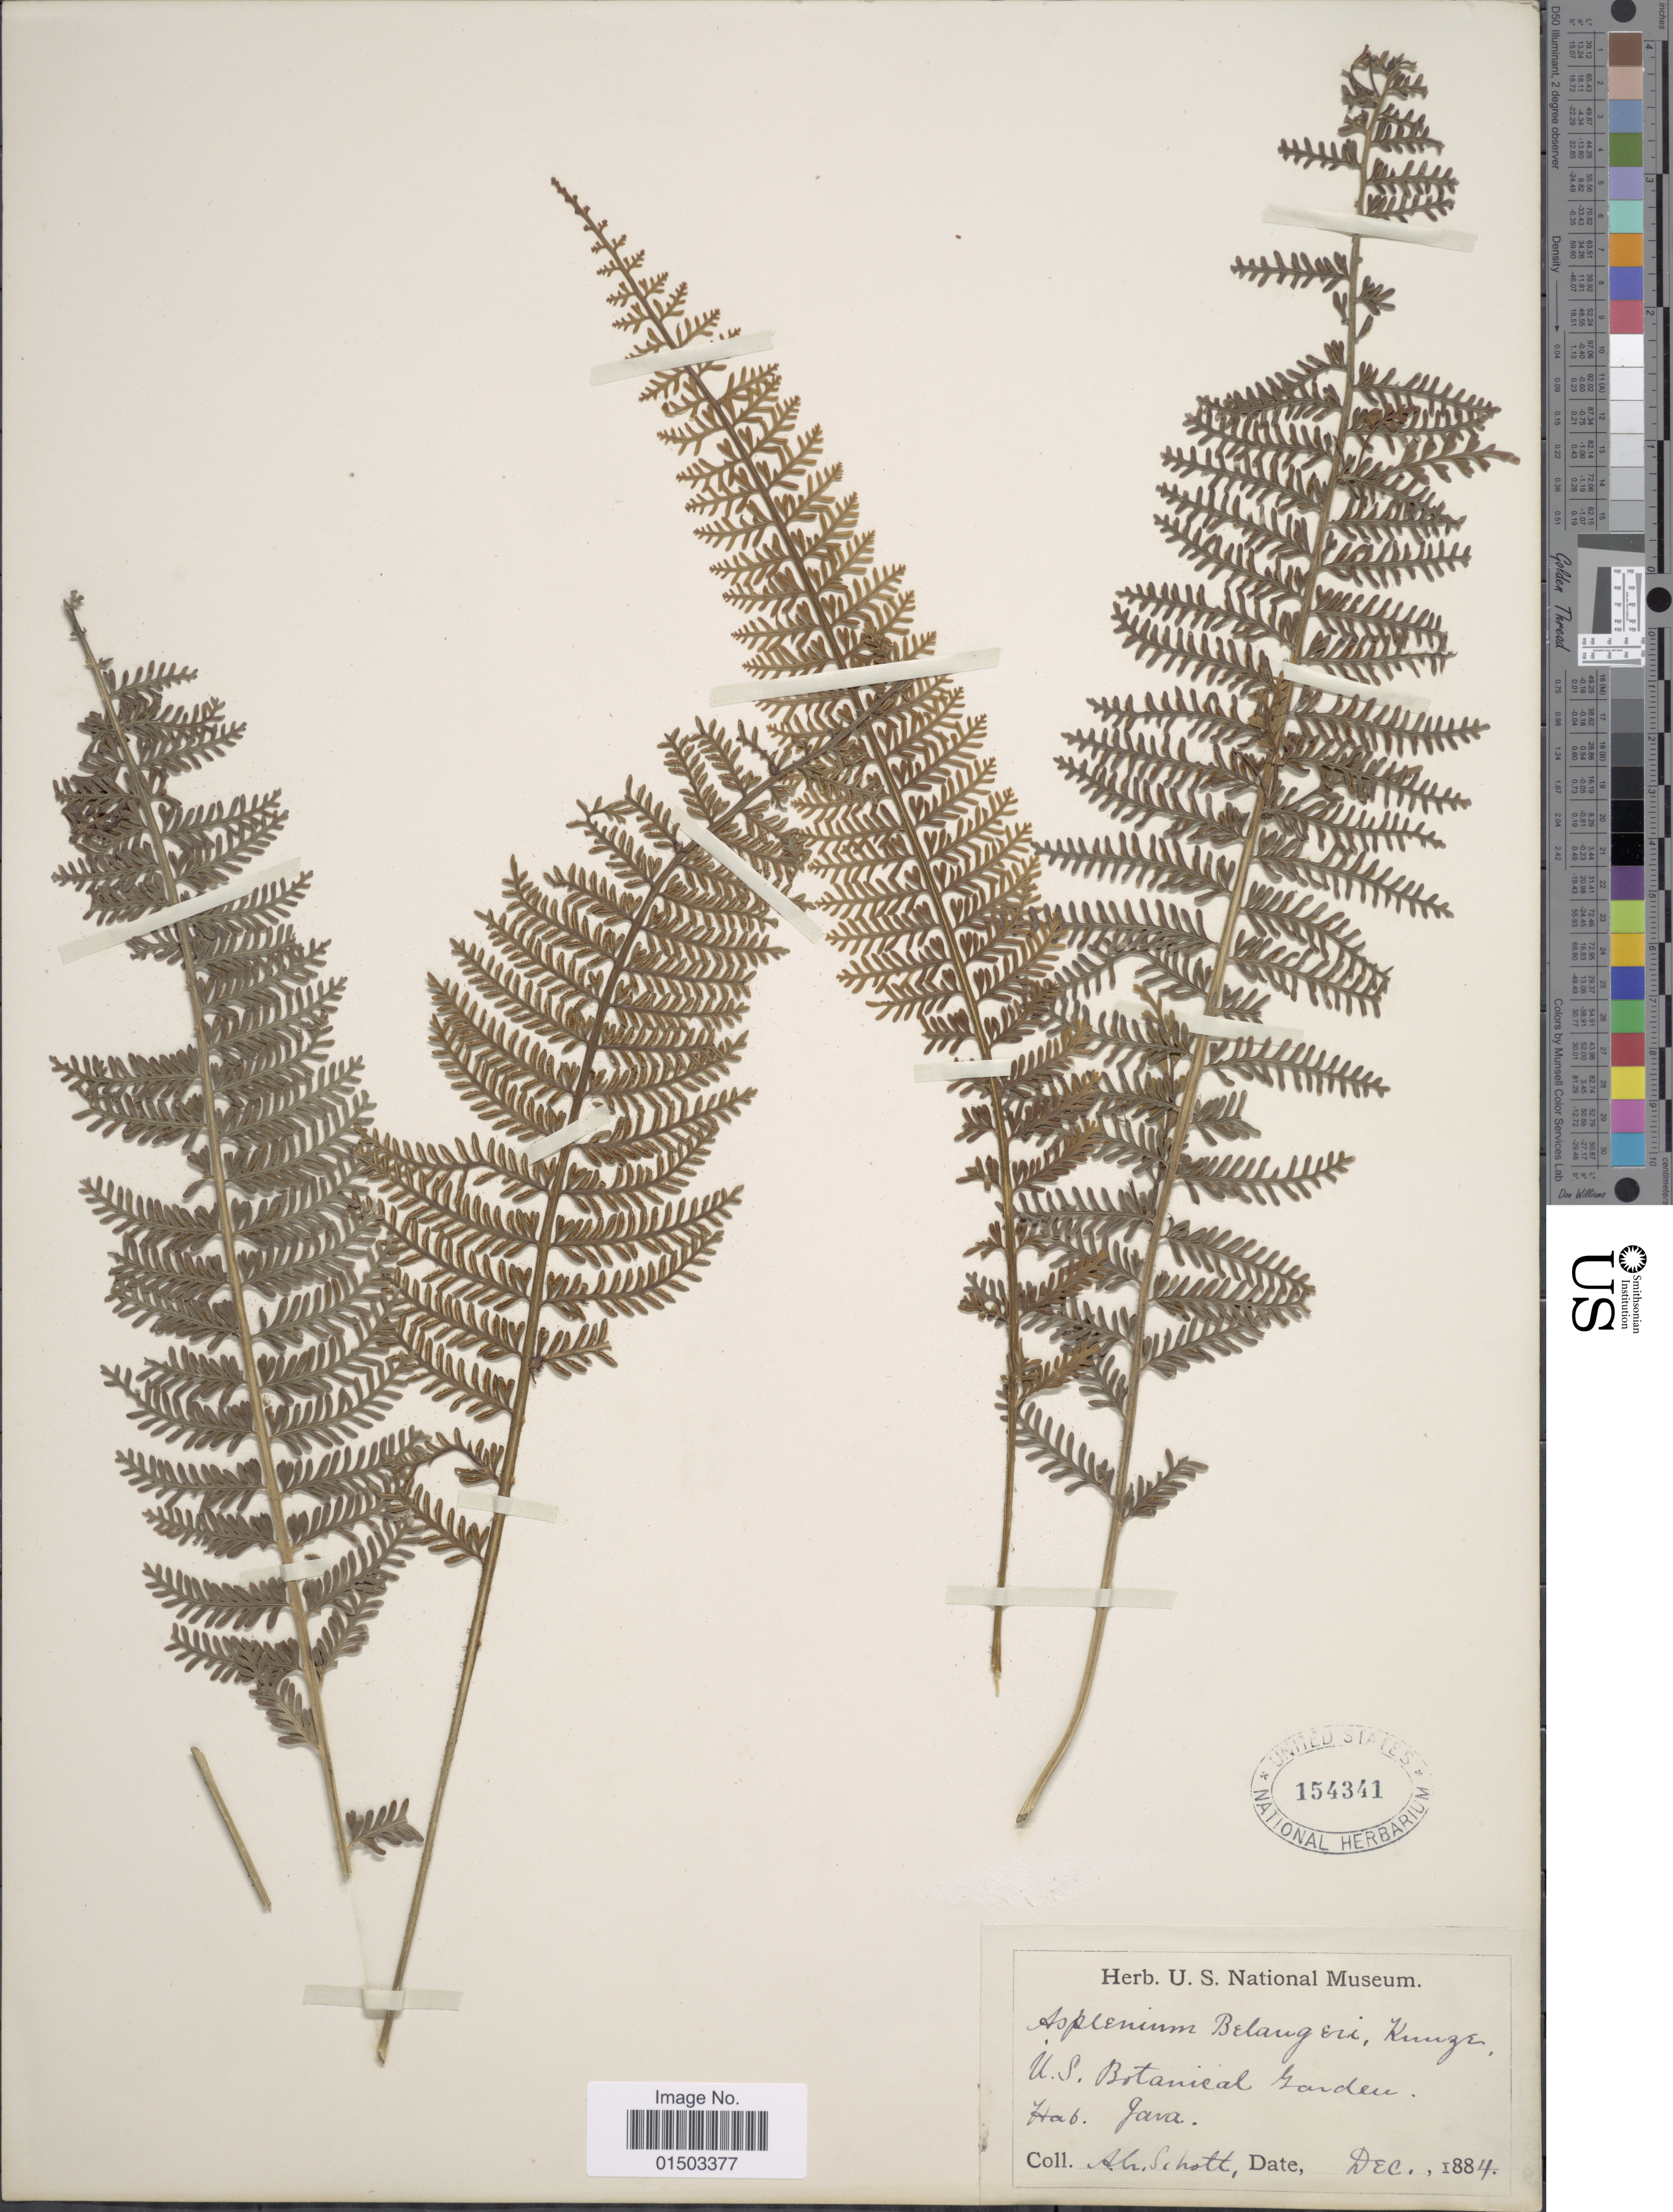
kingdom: Plantae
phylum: Tracheophyta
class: Polypodiopsida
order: Polypodiales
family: Aspleniaceae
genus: Asplenium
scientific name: Asplenium belangeri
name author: Bory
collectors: A. L. Schott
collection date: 1884-12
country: United States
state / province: District of Columbia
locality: U.S. Botanical Garden.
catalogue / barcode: US 154341